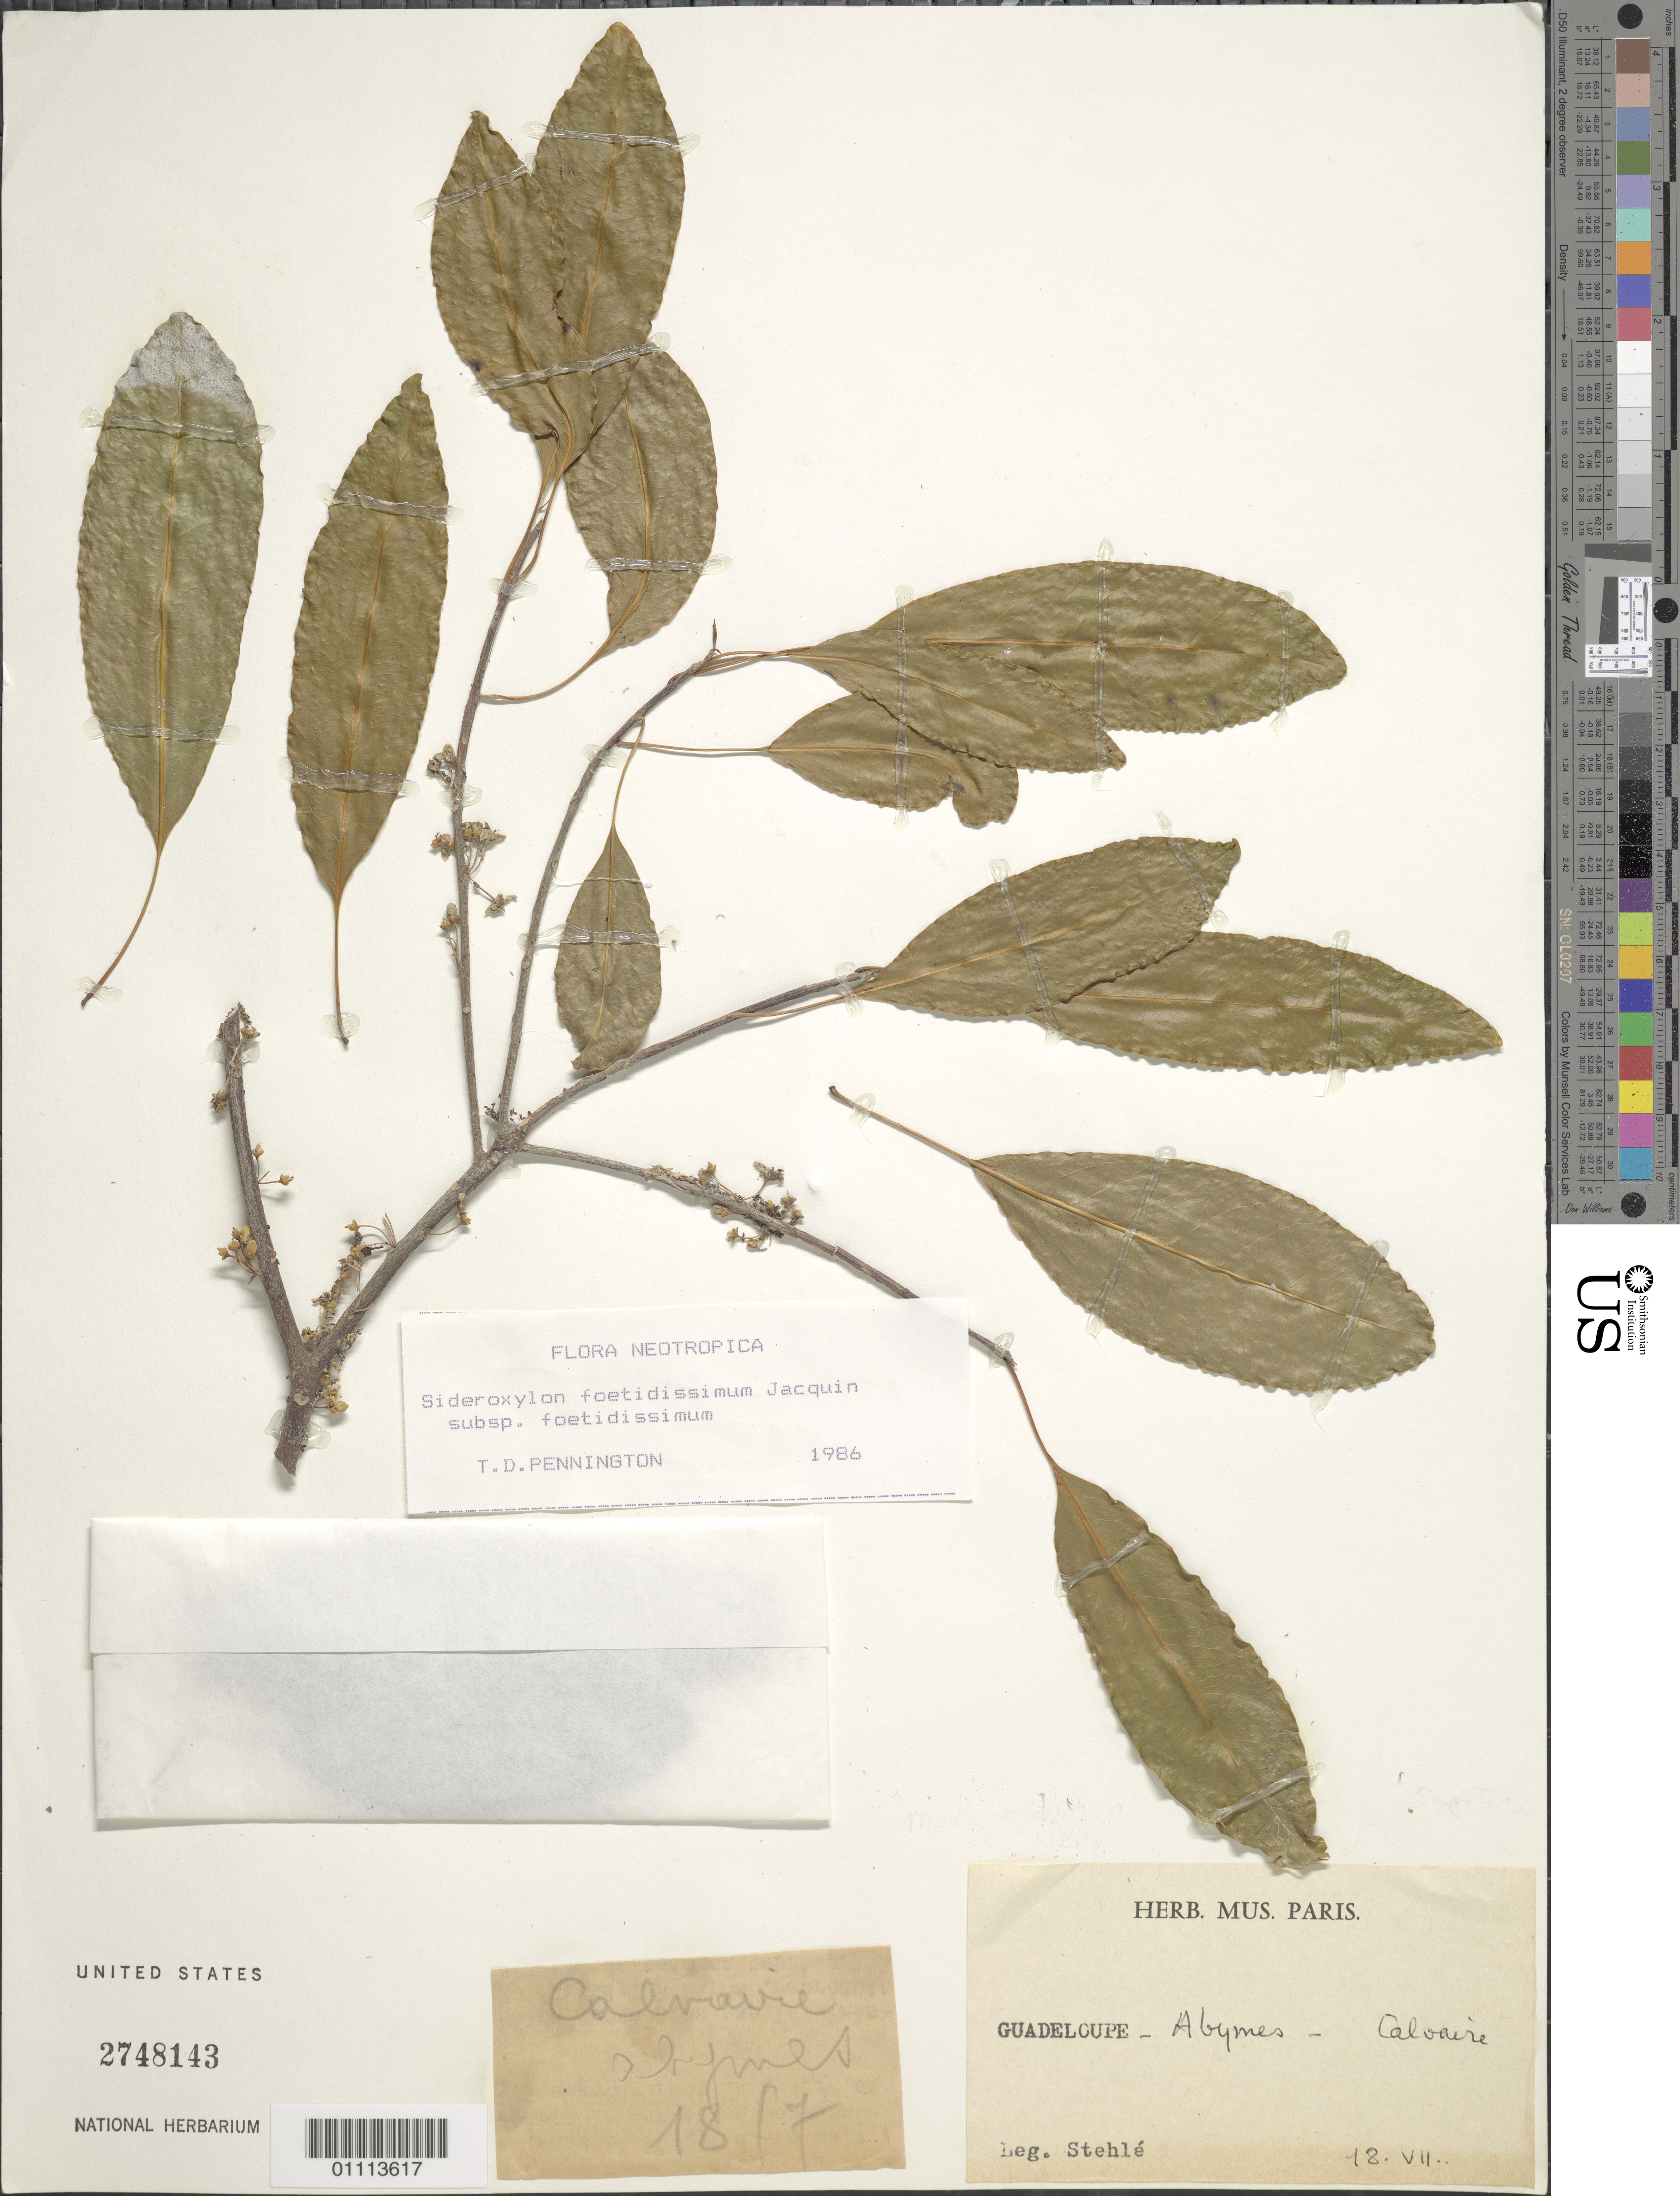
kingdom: Plantae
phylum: Tracheophyta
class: Magnoliopsida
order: Ericales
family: Sapotaceae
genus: Sideroxylon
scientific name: Sideroxylon foetidissimum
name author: Jacq.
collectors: H. Stehlé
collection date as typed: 18 Jul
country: Guadeloupe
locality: Abymes, Calvaire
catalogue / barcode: US 2748143